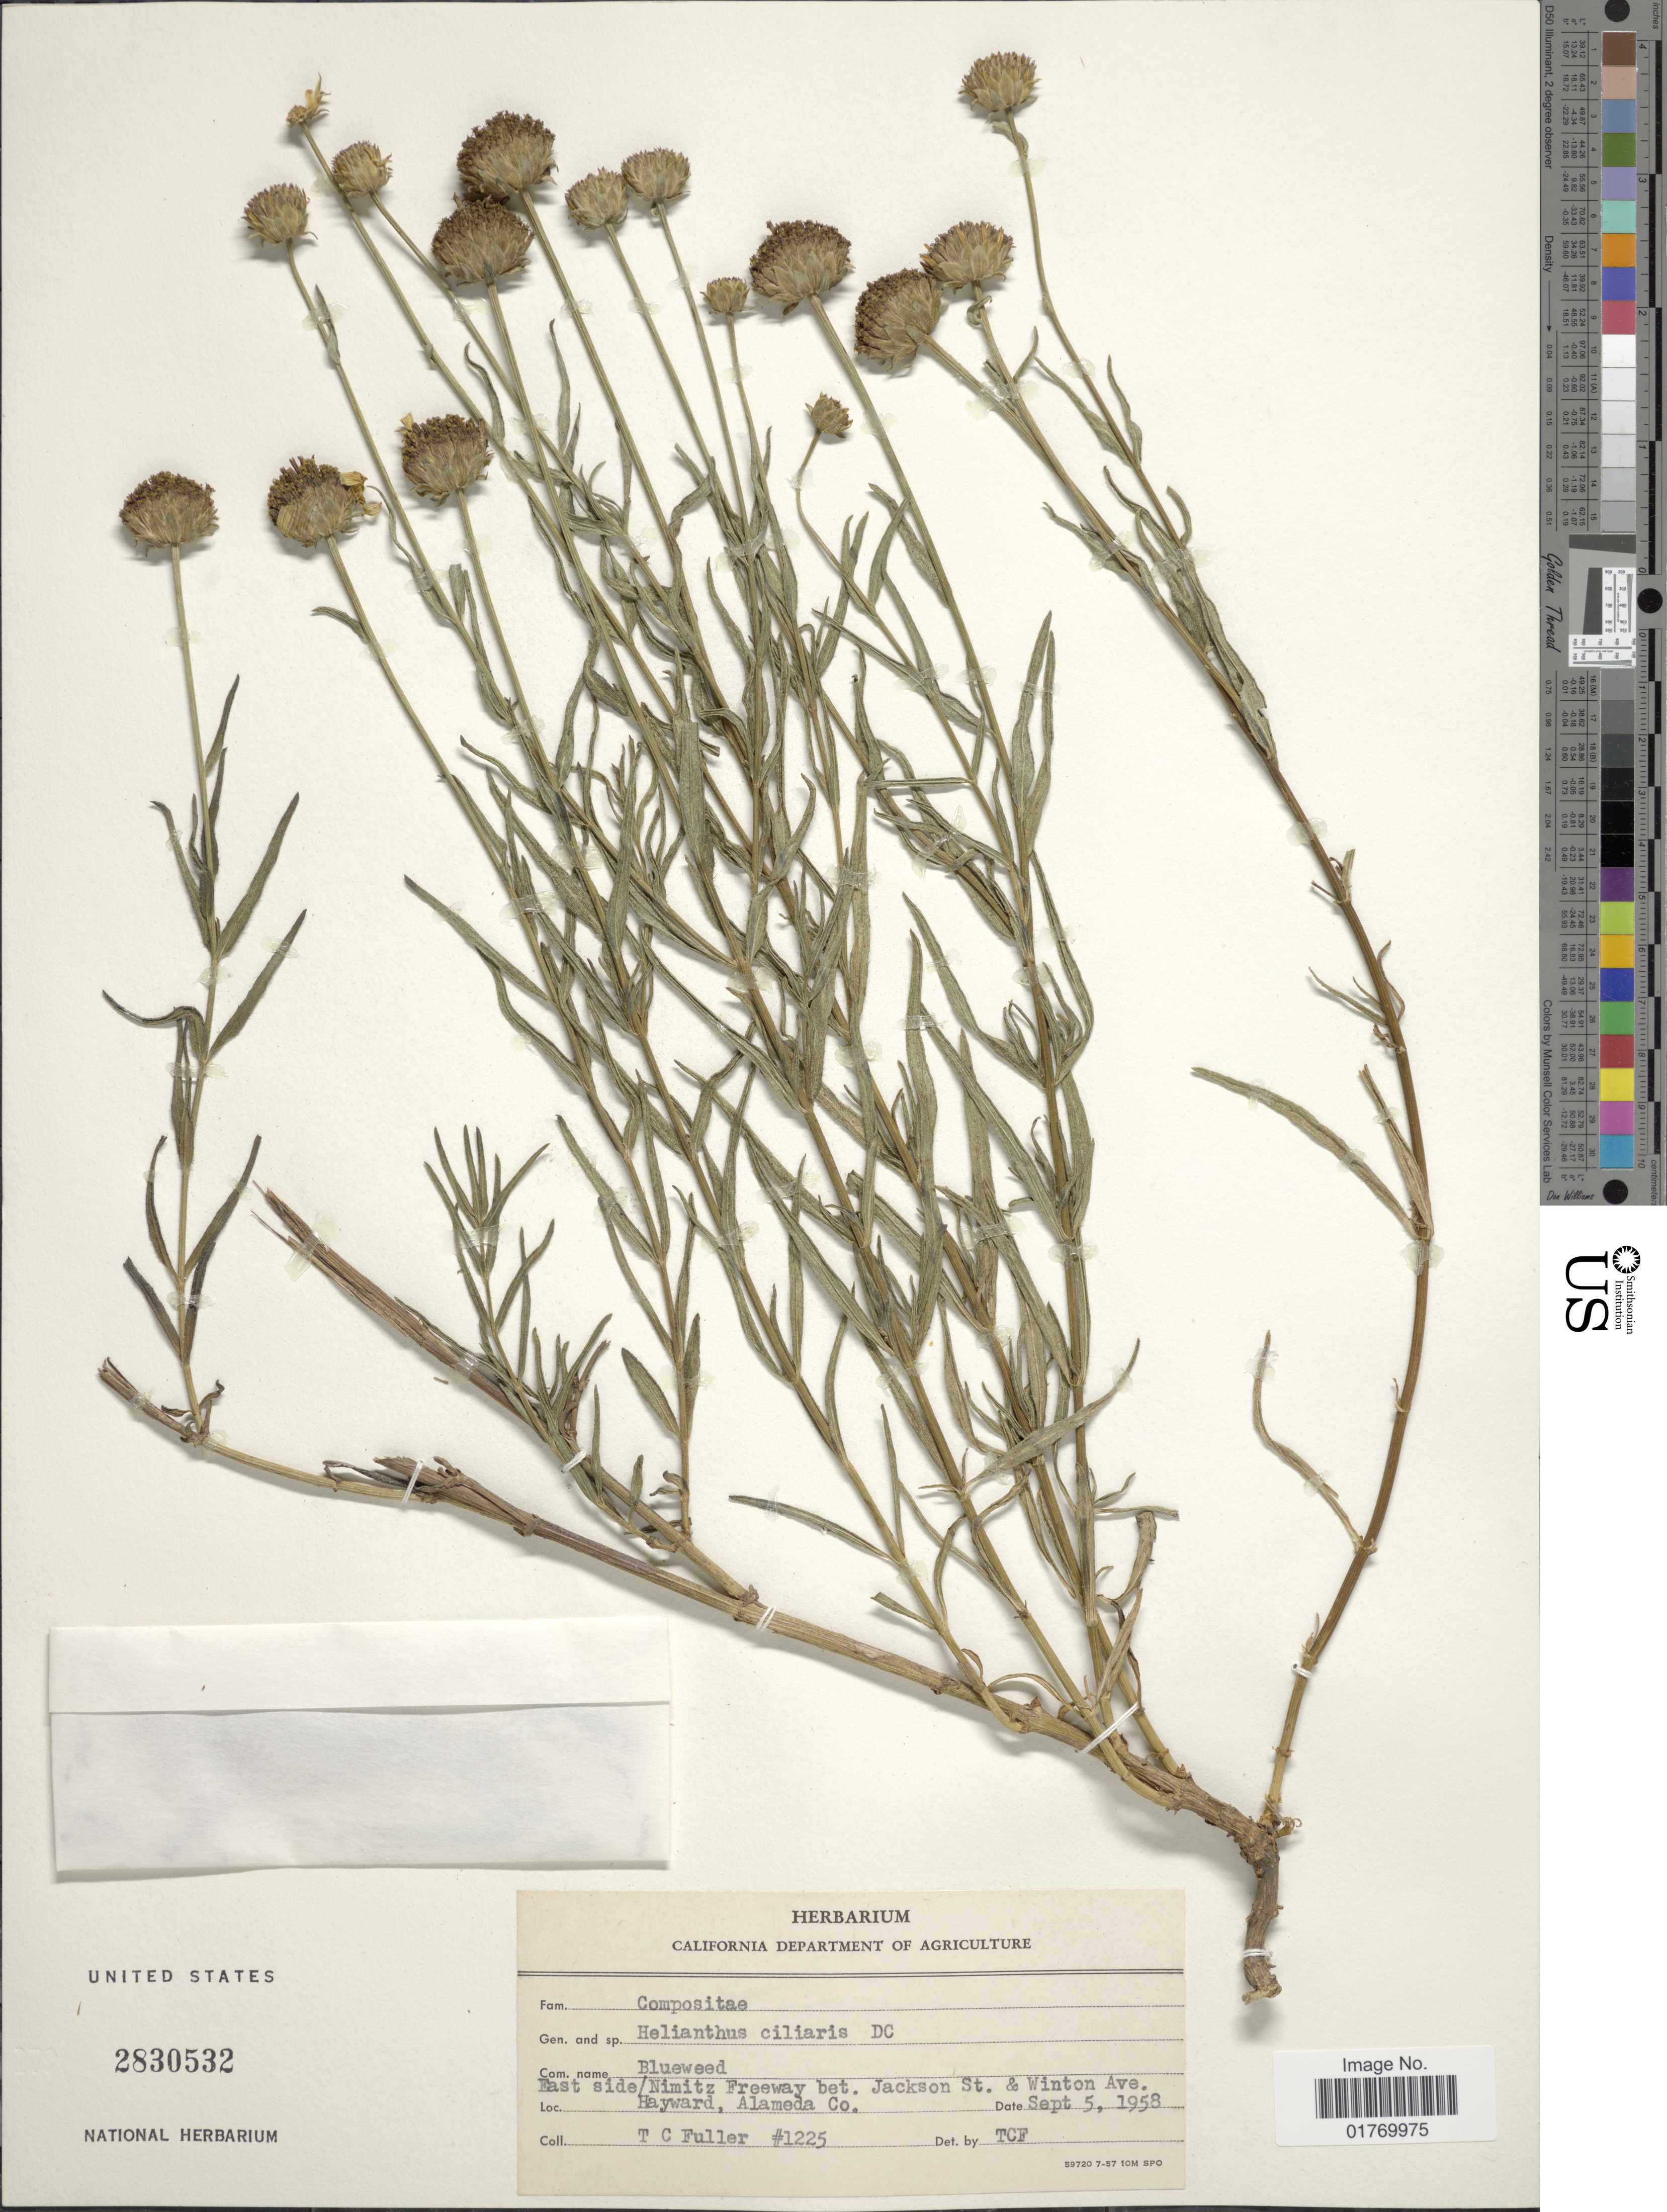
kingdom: Plantae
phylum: Tracheophyta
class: Magnoliopsida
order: Asterales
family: Asteraceae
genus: Helianthus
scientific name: Helianthus ciliaris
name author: DC.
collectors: T. Fuller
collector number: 1225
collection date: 1958-09-05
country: United States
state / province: California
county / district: Alameda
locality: Blueweed, East side/Mimitz Freeway bet, Jackson St. & Winton Ave, Hayward, Alameda Co.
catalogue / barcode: US 2830532